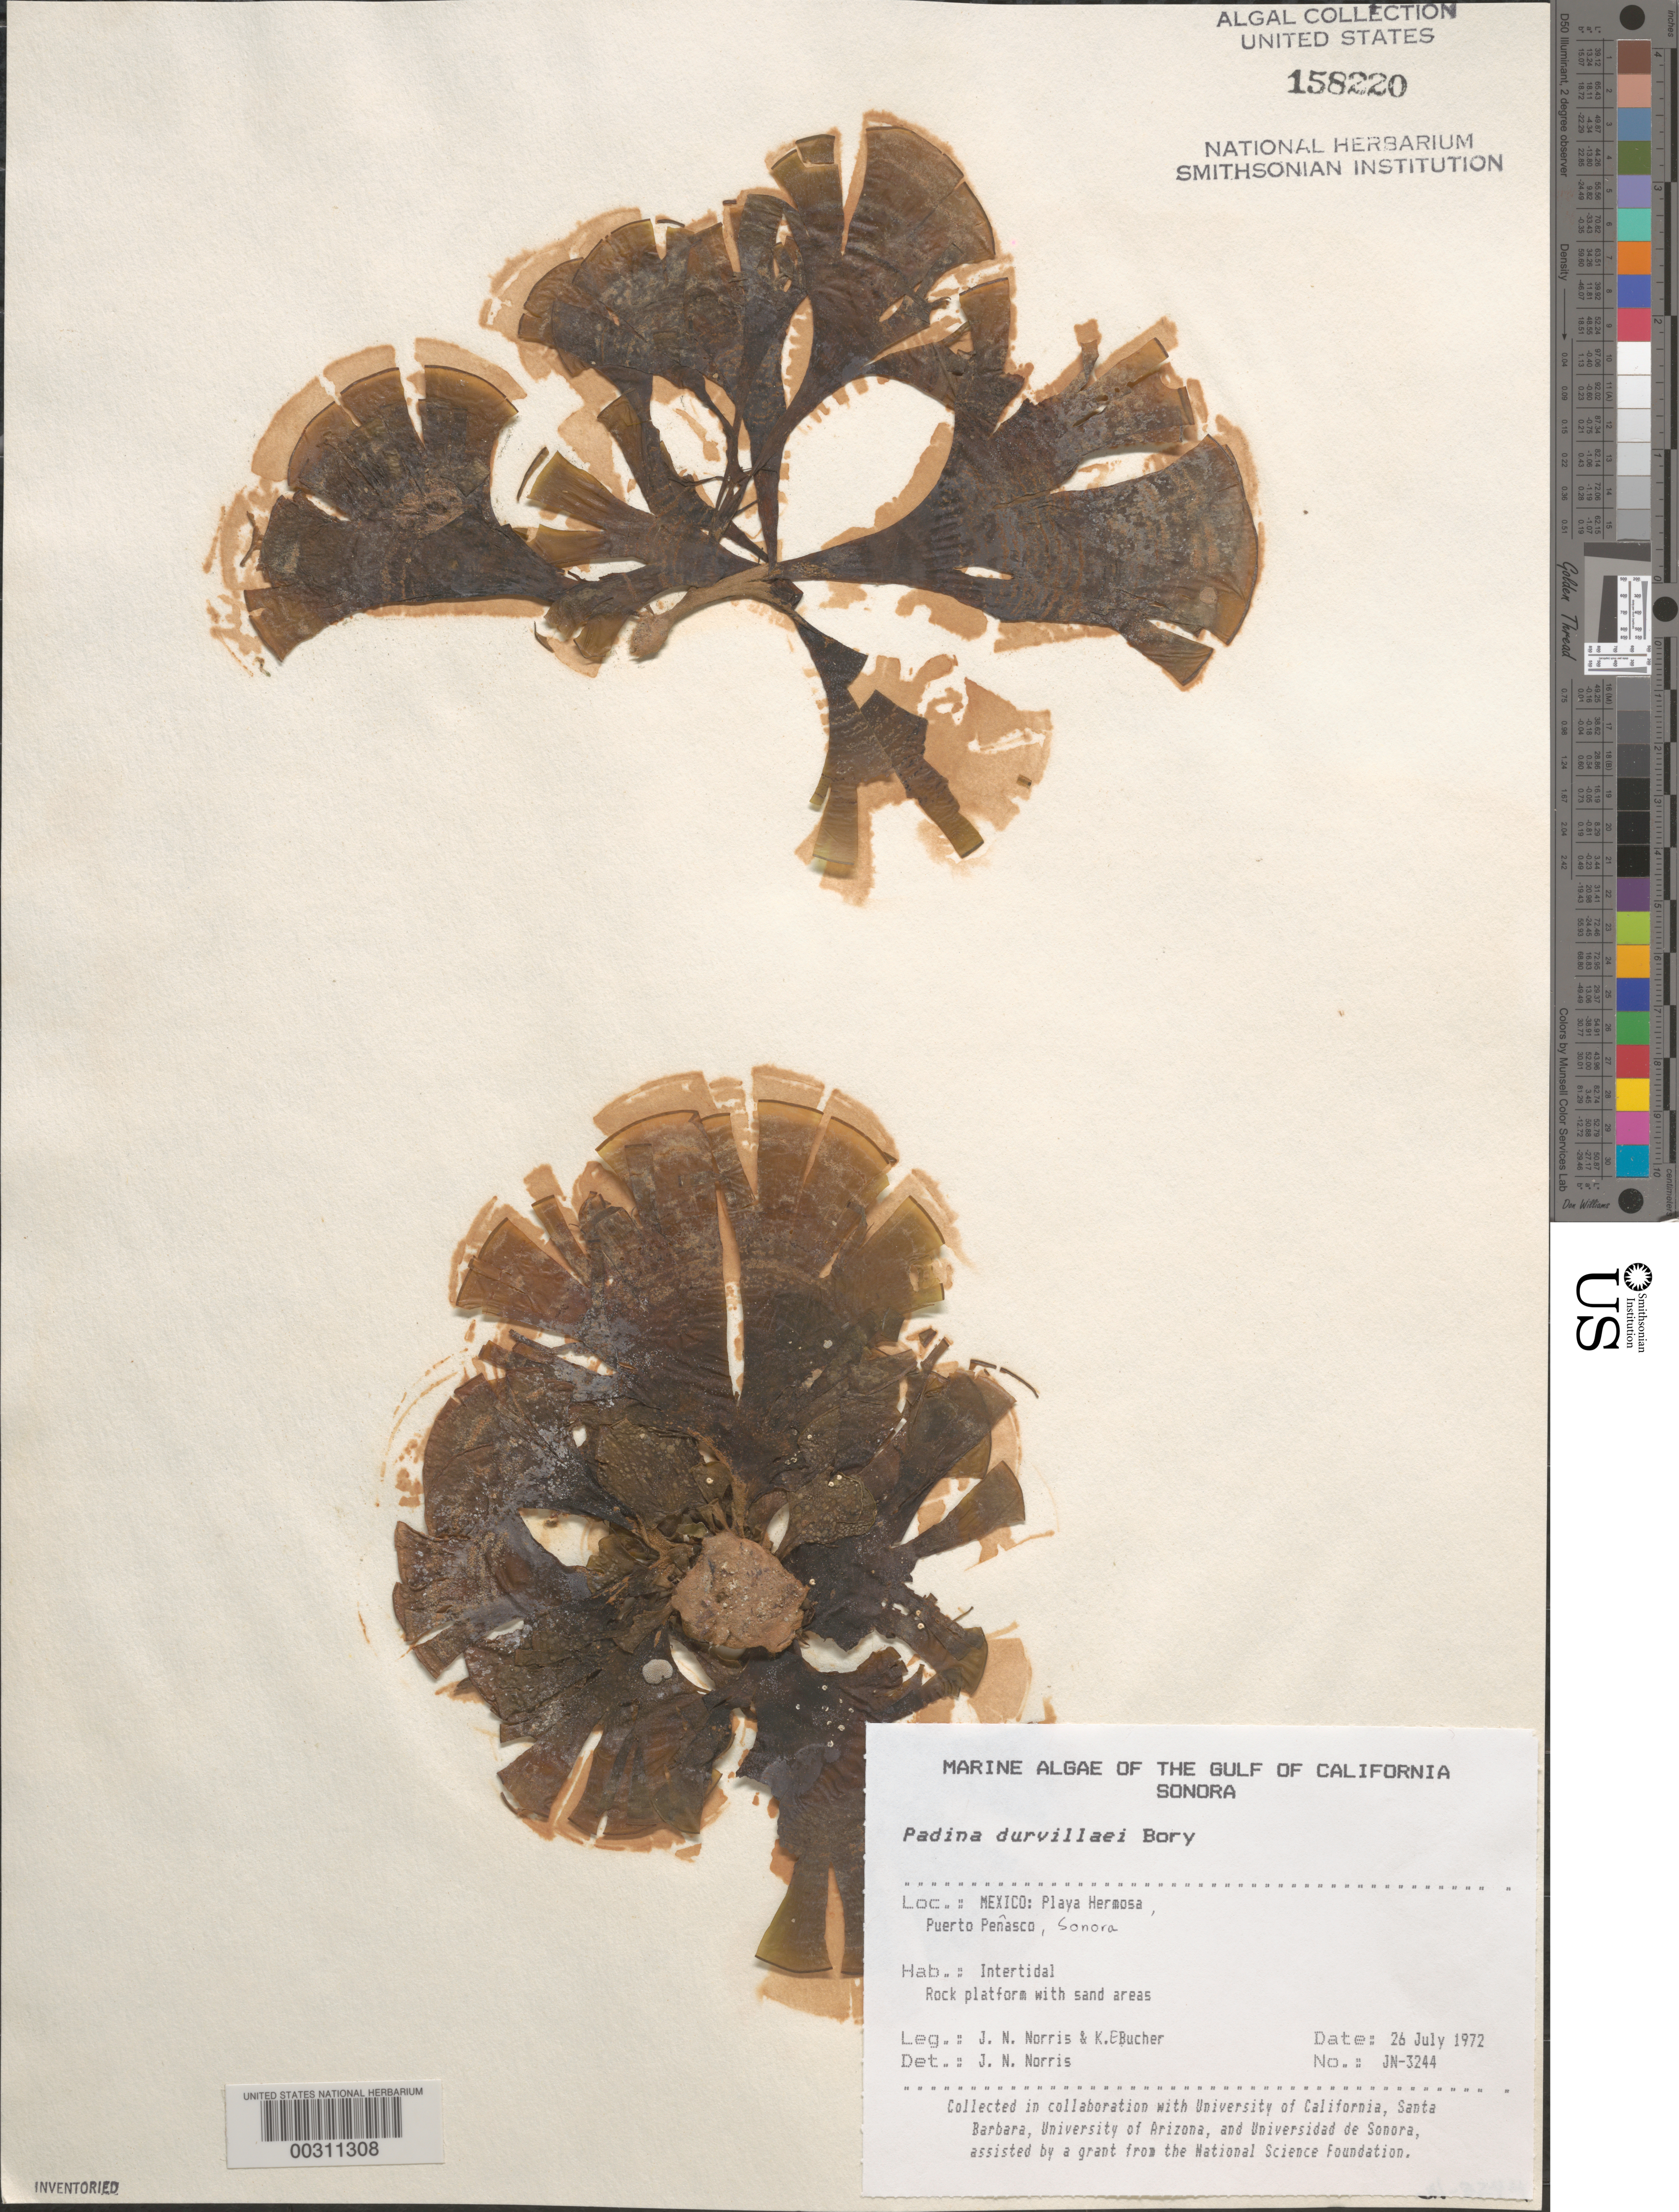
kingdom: Chromista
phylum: Ochrophyta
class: Phaeophyceae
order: Dictyotales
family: Dictyotaceae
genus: Padina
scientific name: Padina durvillaei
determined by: Norris, James N.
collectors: J. N. Norris & K. E. Bucher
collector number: JN-3244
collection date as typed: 26 Jul 1972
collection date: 1972-07-26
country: Mexico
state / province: Sonora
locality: Playa Hermosa, Puerto Penasco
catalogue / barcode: US 158220